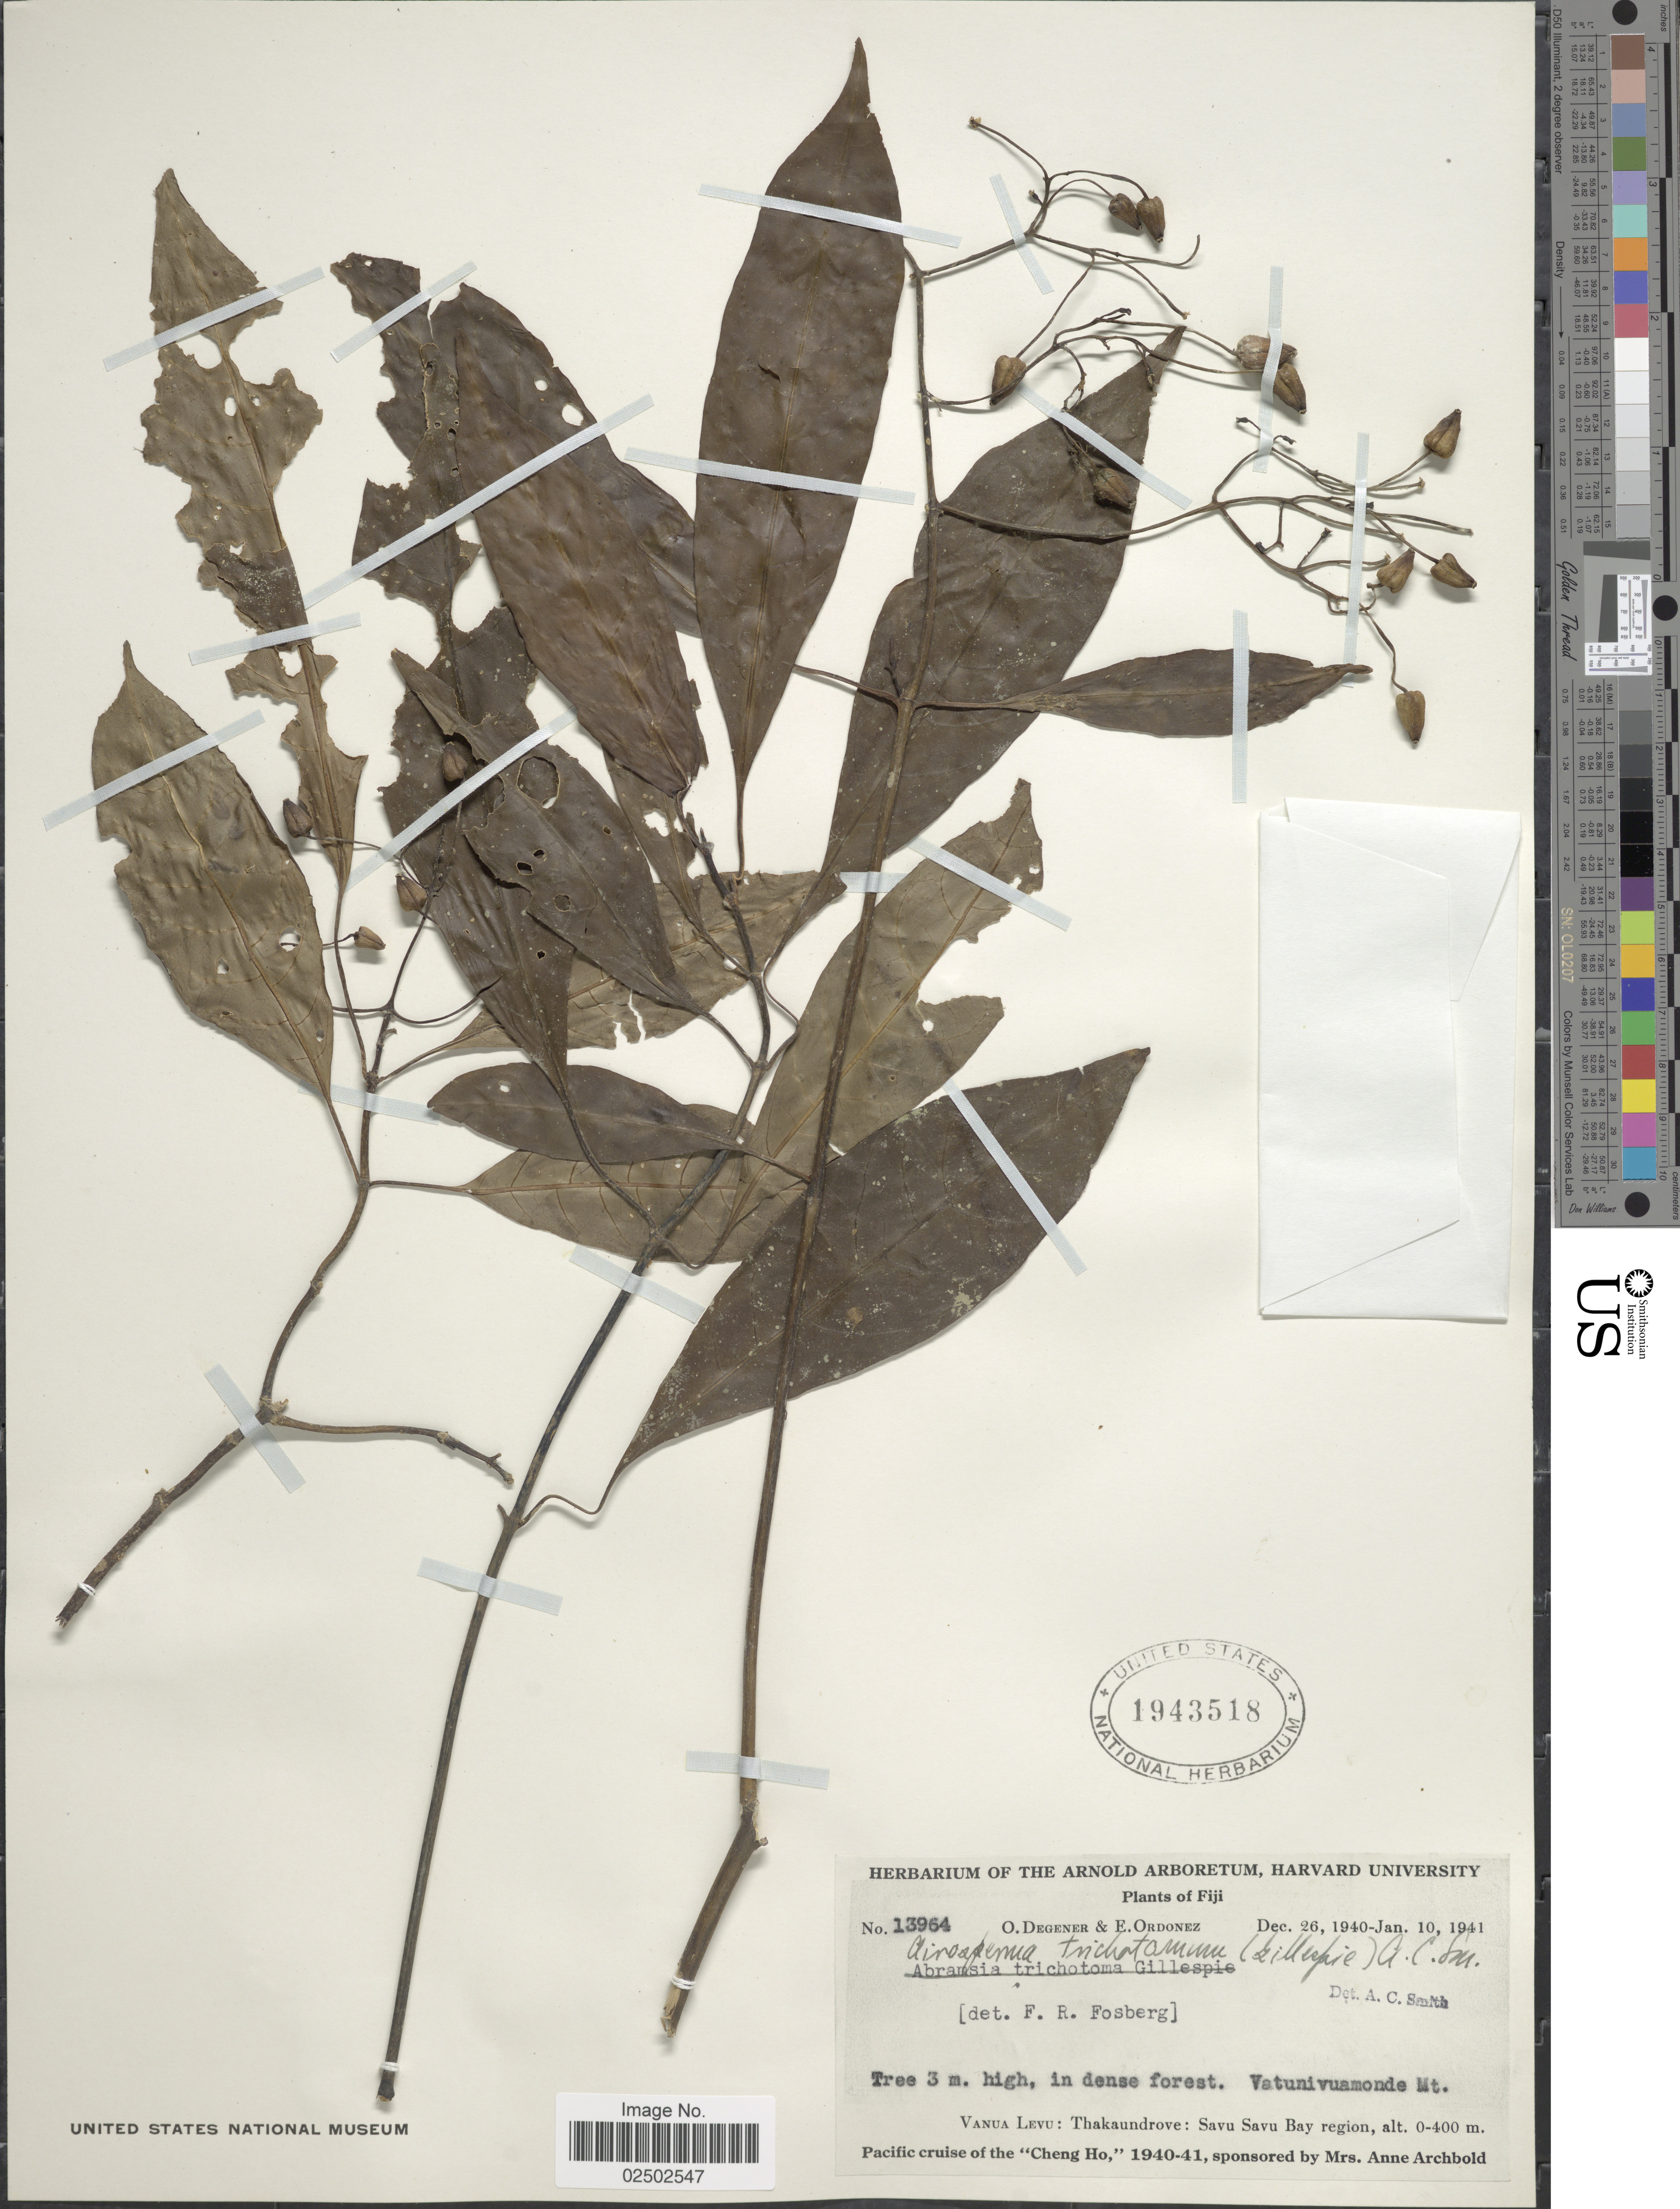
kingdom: Plantae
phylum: Tracheophyta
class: Magnoliopsida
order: Gentianales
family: Rubiaceae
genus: Airosperma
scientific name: Airosperma trichotomum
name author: (Gillespie) A.C. Sm.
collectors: O. Degener & E. Ordonez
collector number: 13964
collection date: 1940-12-26/1941-01-10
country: Fiji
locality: Vanua Levu: Thakaundrove; Savu Savu Bay region. Vatunivuamonde Mt.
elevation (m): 0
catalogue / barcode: US 1943518